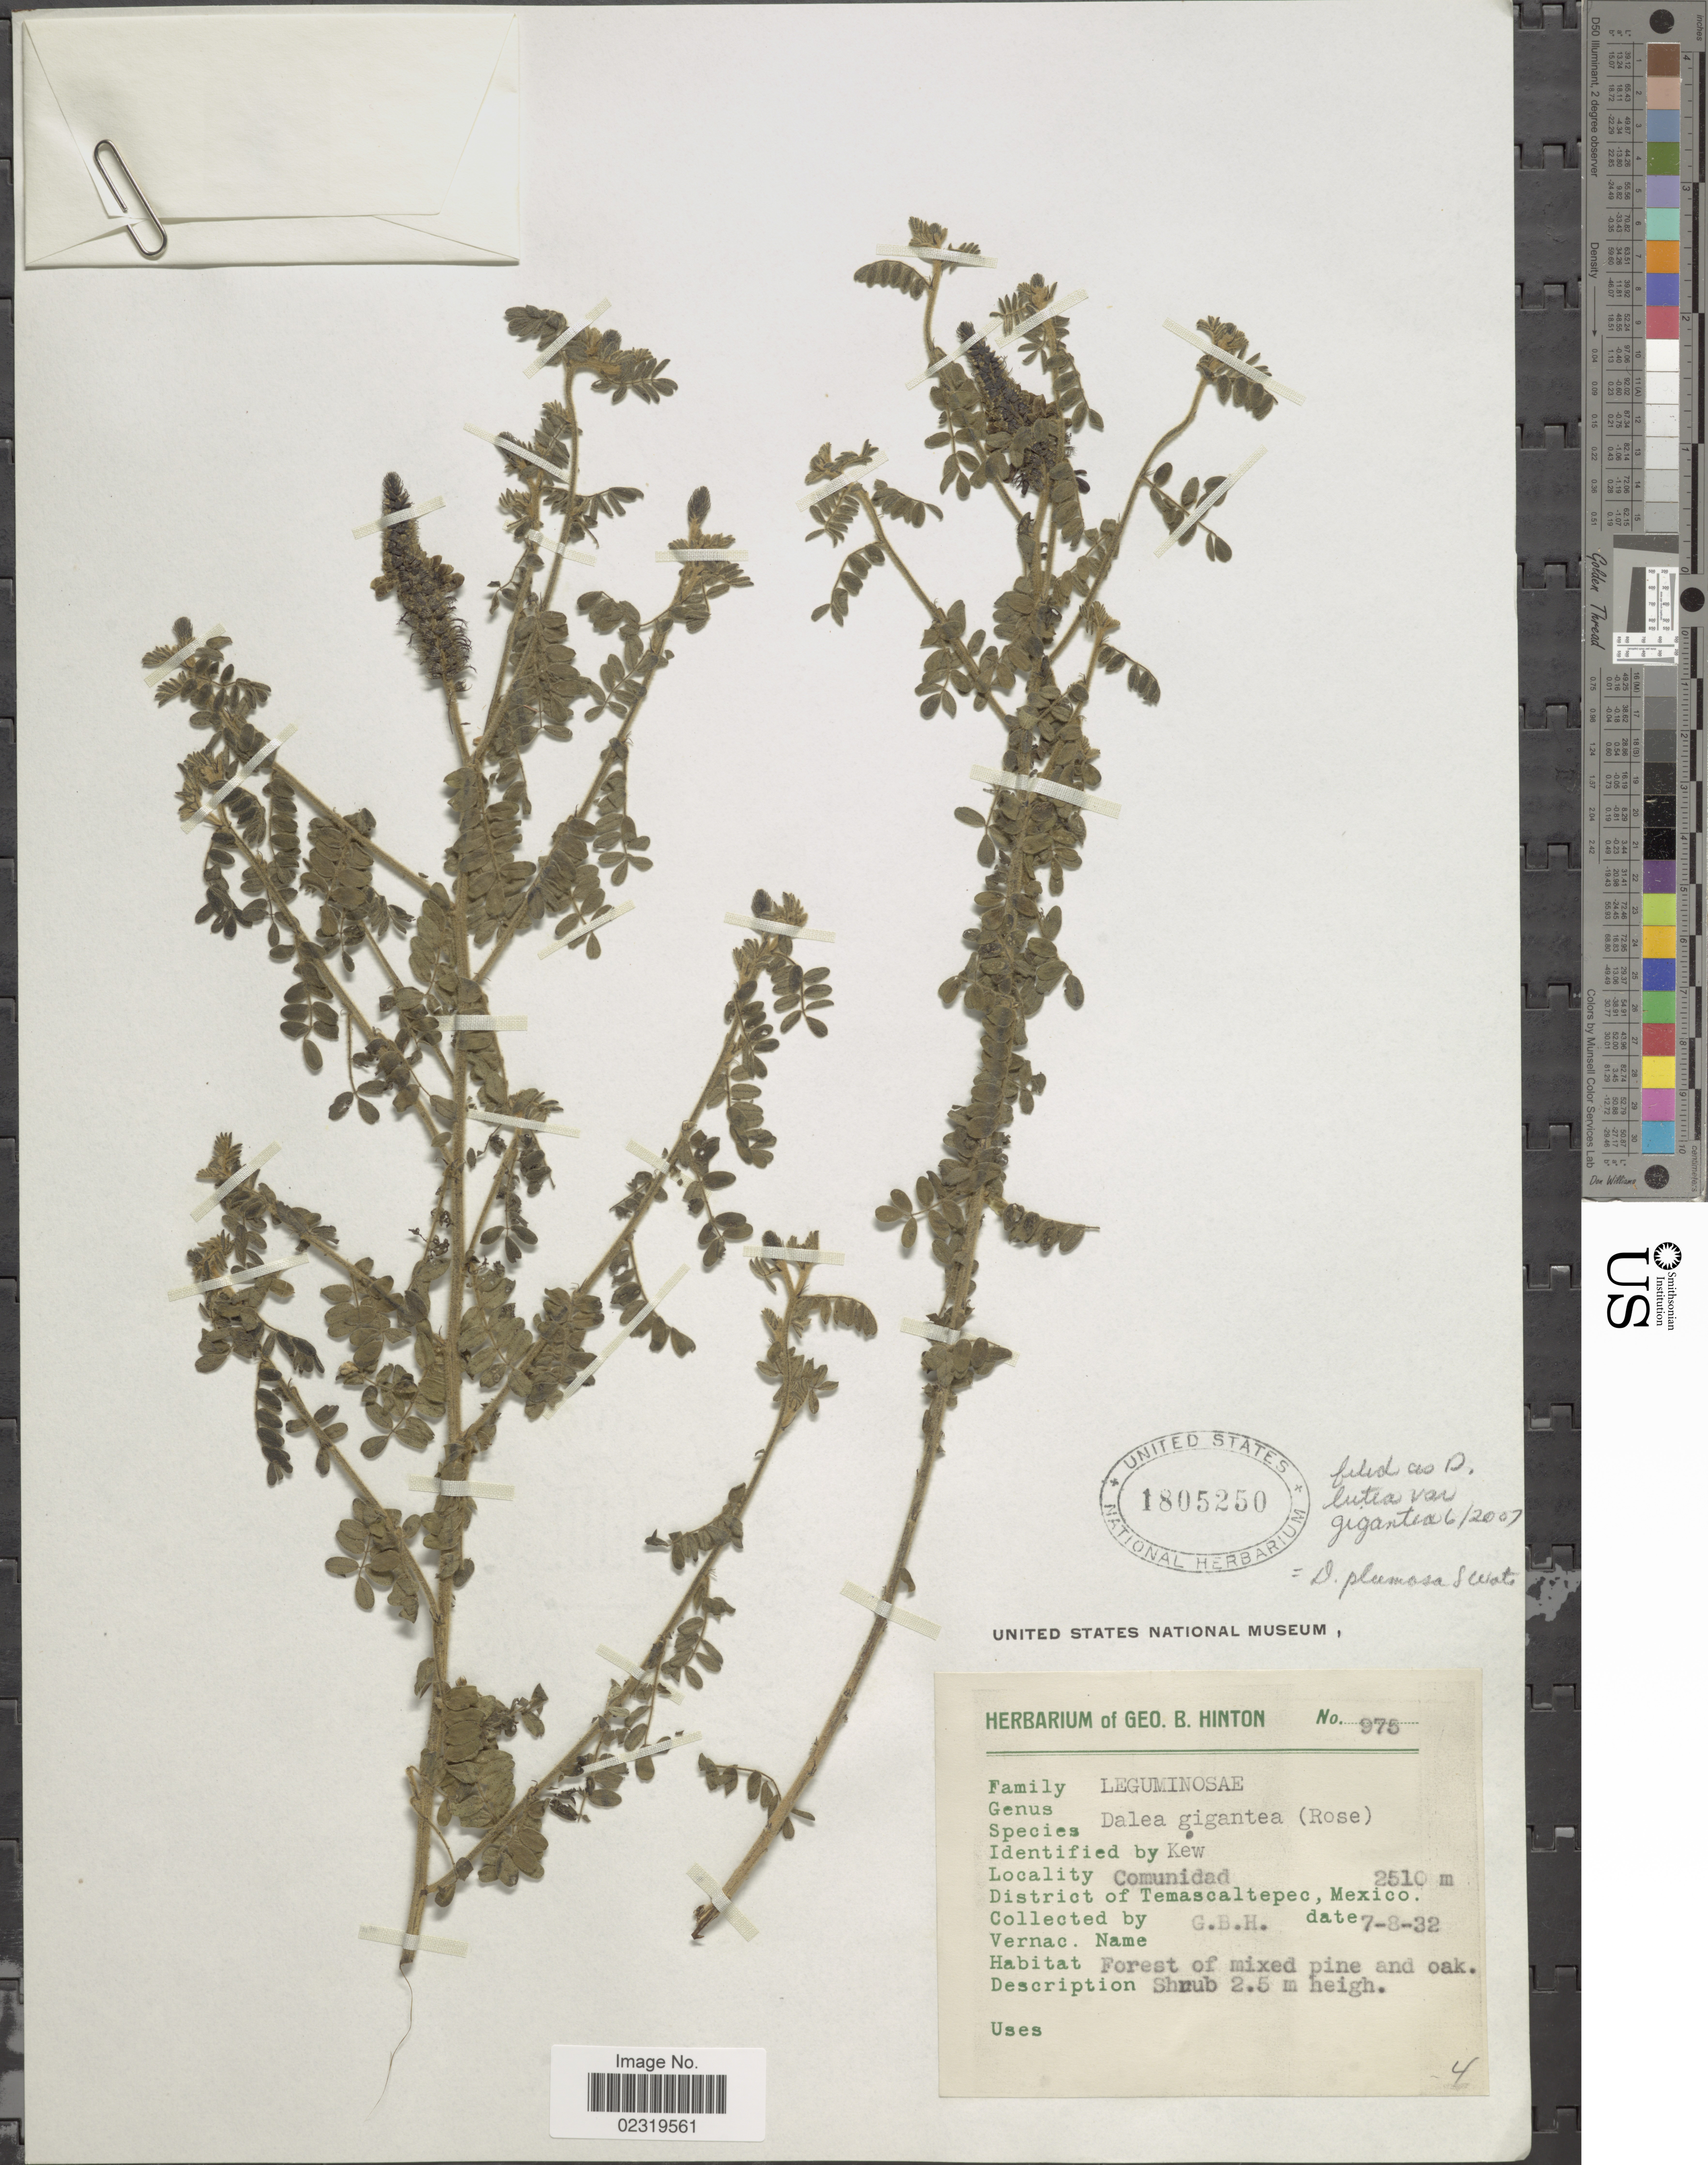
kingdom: Plantae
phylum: Tracheophyta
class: Magnoliopsida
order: Fabales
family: Fabaceae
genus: Dalea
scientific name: Dalea lutea var. gigantea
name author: (Rose) Barneby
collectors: G. B. Hinton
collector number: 975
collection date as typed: Transcribed d/m/y: 8/7/32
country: Mexico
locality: Comunidad, District of Temascaltepec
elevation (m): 2510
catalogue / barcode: US 1805250